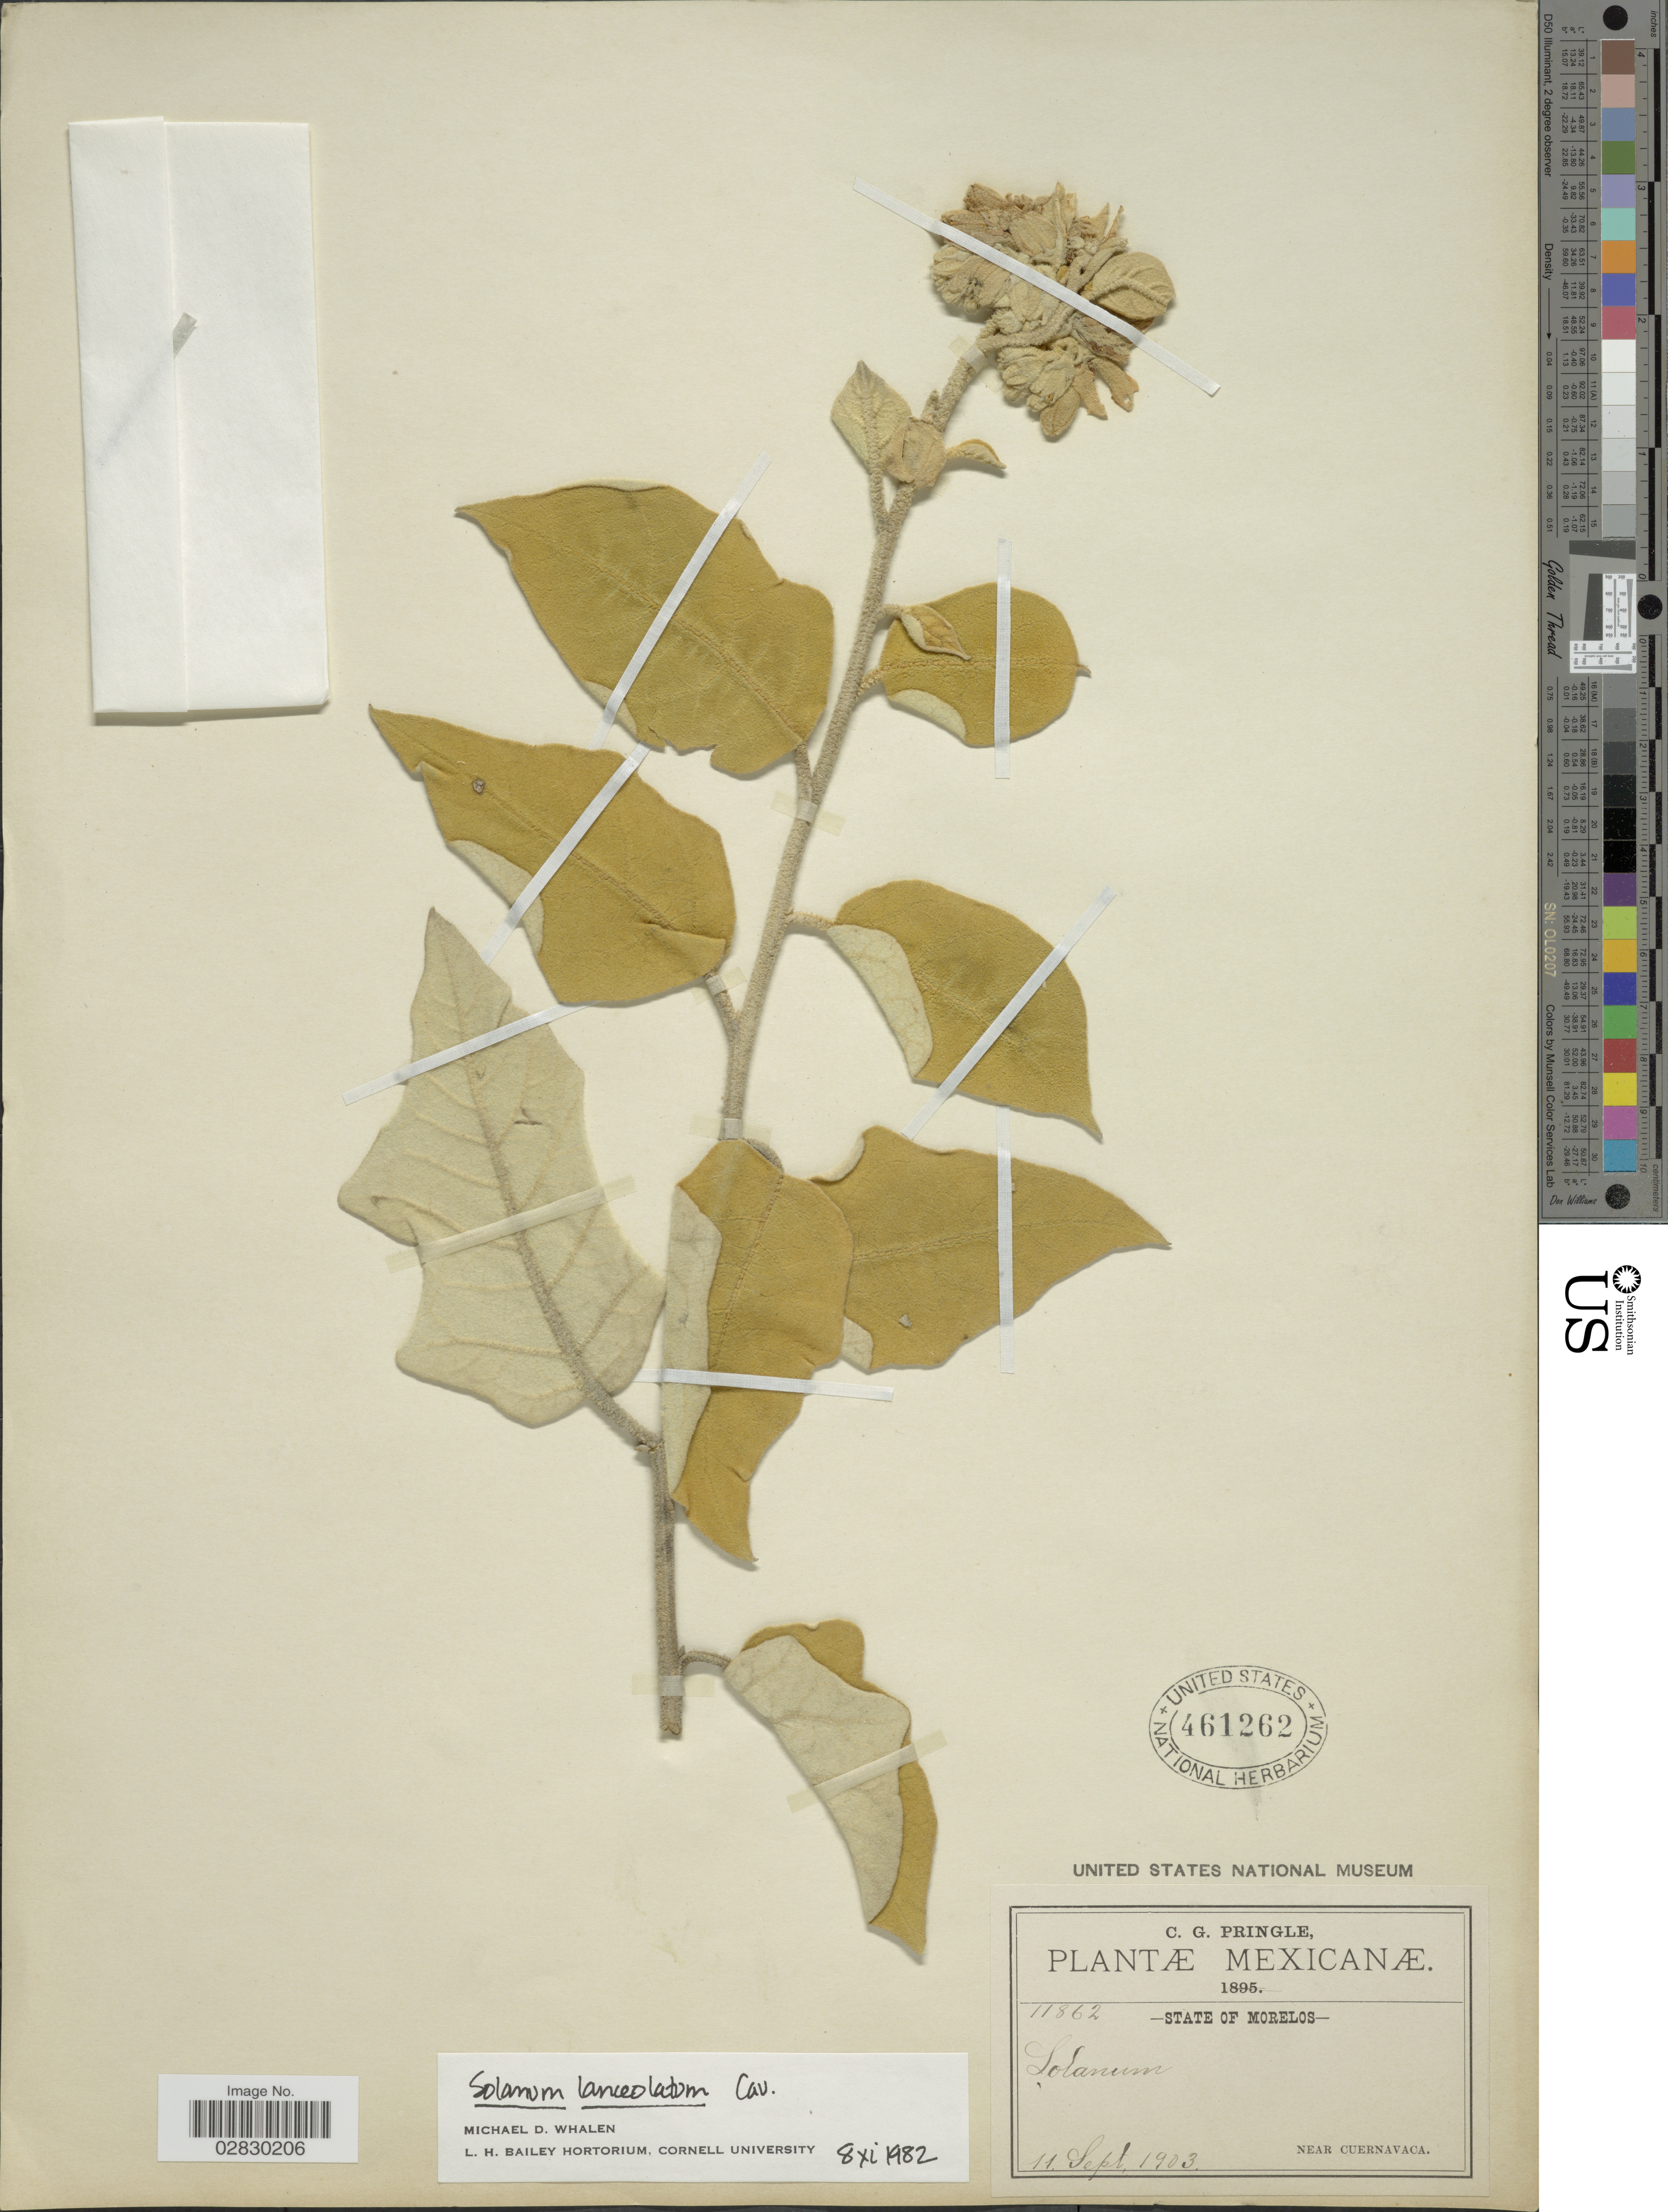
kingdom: Plantae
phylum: Tracheophyta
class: Magnoliopsida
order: Solanales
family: Solanaceae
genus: Solanum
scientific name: Solanum lanceolatum Berthault, nom. illeg.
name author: Berthault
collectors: C. G. Pringle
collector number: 11862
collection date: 1903-09-11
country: Mexico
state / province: Morelos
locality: Near Cuernavaca.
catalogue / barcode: US 461262